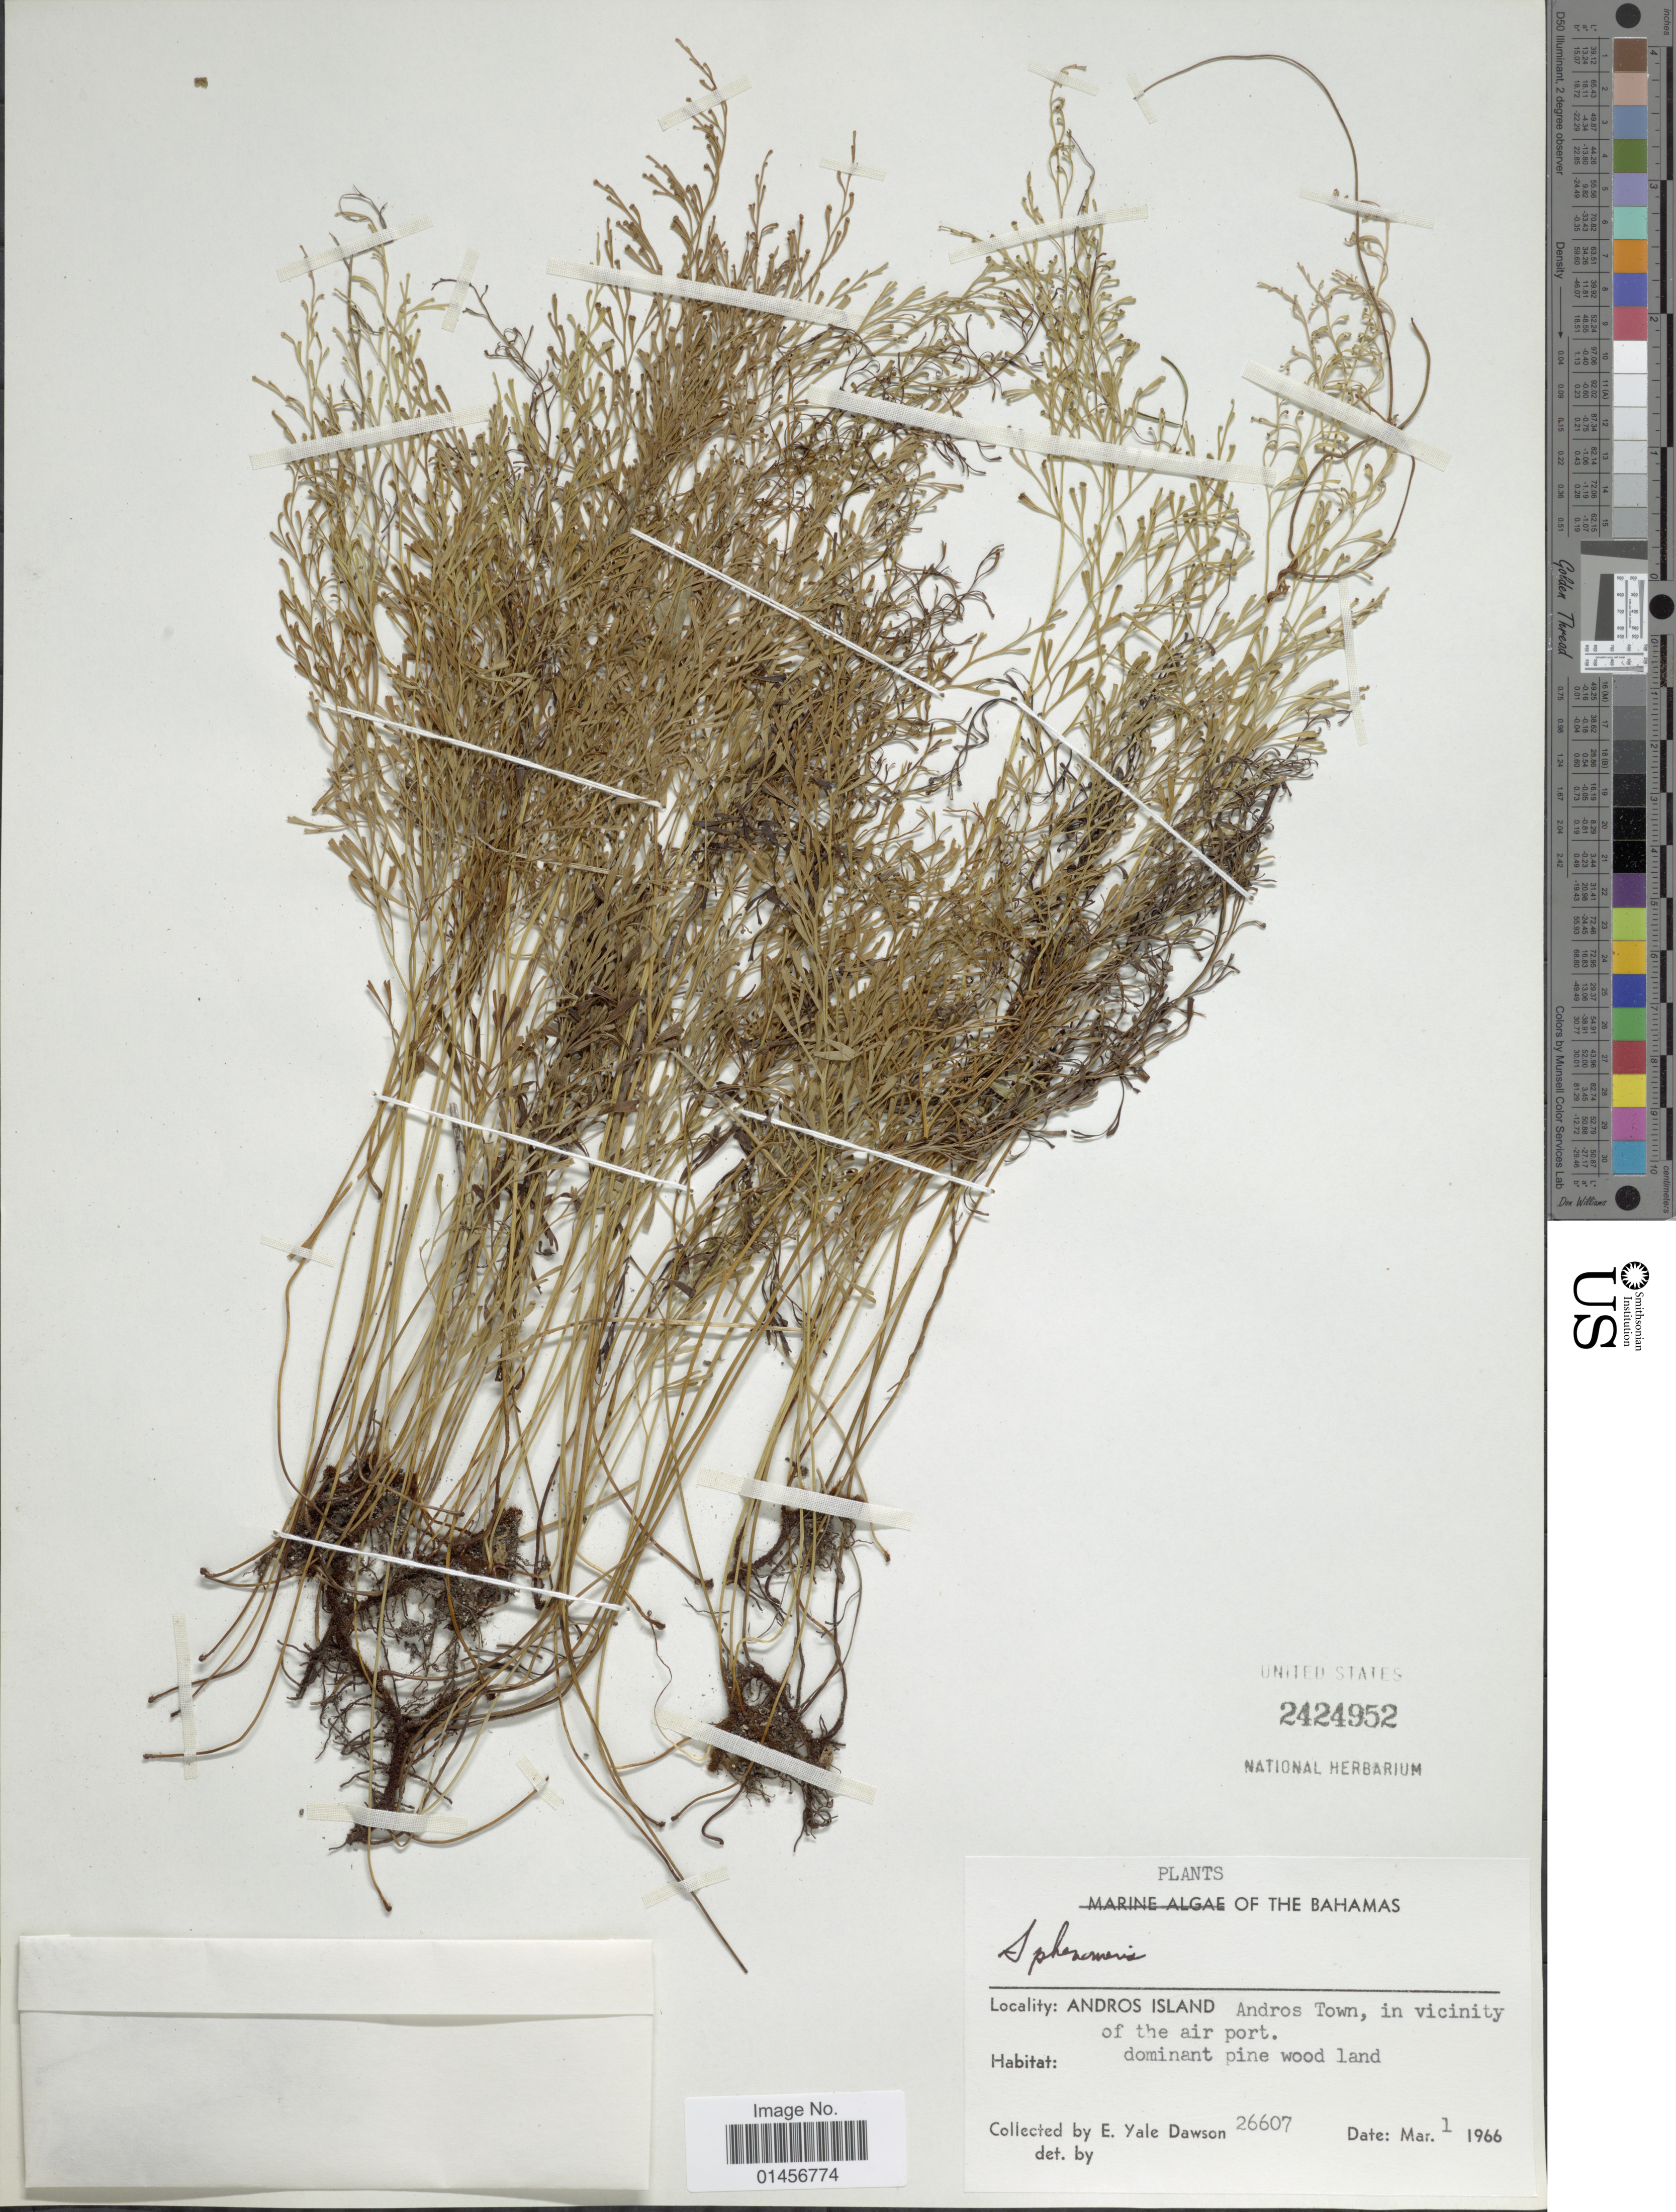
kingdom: Plantae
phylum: Tracheophyta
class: Polypodiopsida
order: Polypodiales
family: Lindsaeaceae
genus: Sphenomeris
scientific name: Sphenomeris clavata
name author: (L.) Maxon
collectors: N. Yensen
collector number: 26607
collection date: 1966-03-01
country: Bahamas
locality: Bahamas, Andros Island, Andros Town, in vicinity of the airport.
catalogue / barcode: US 2424952